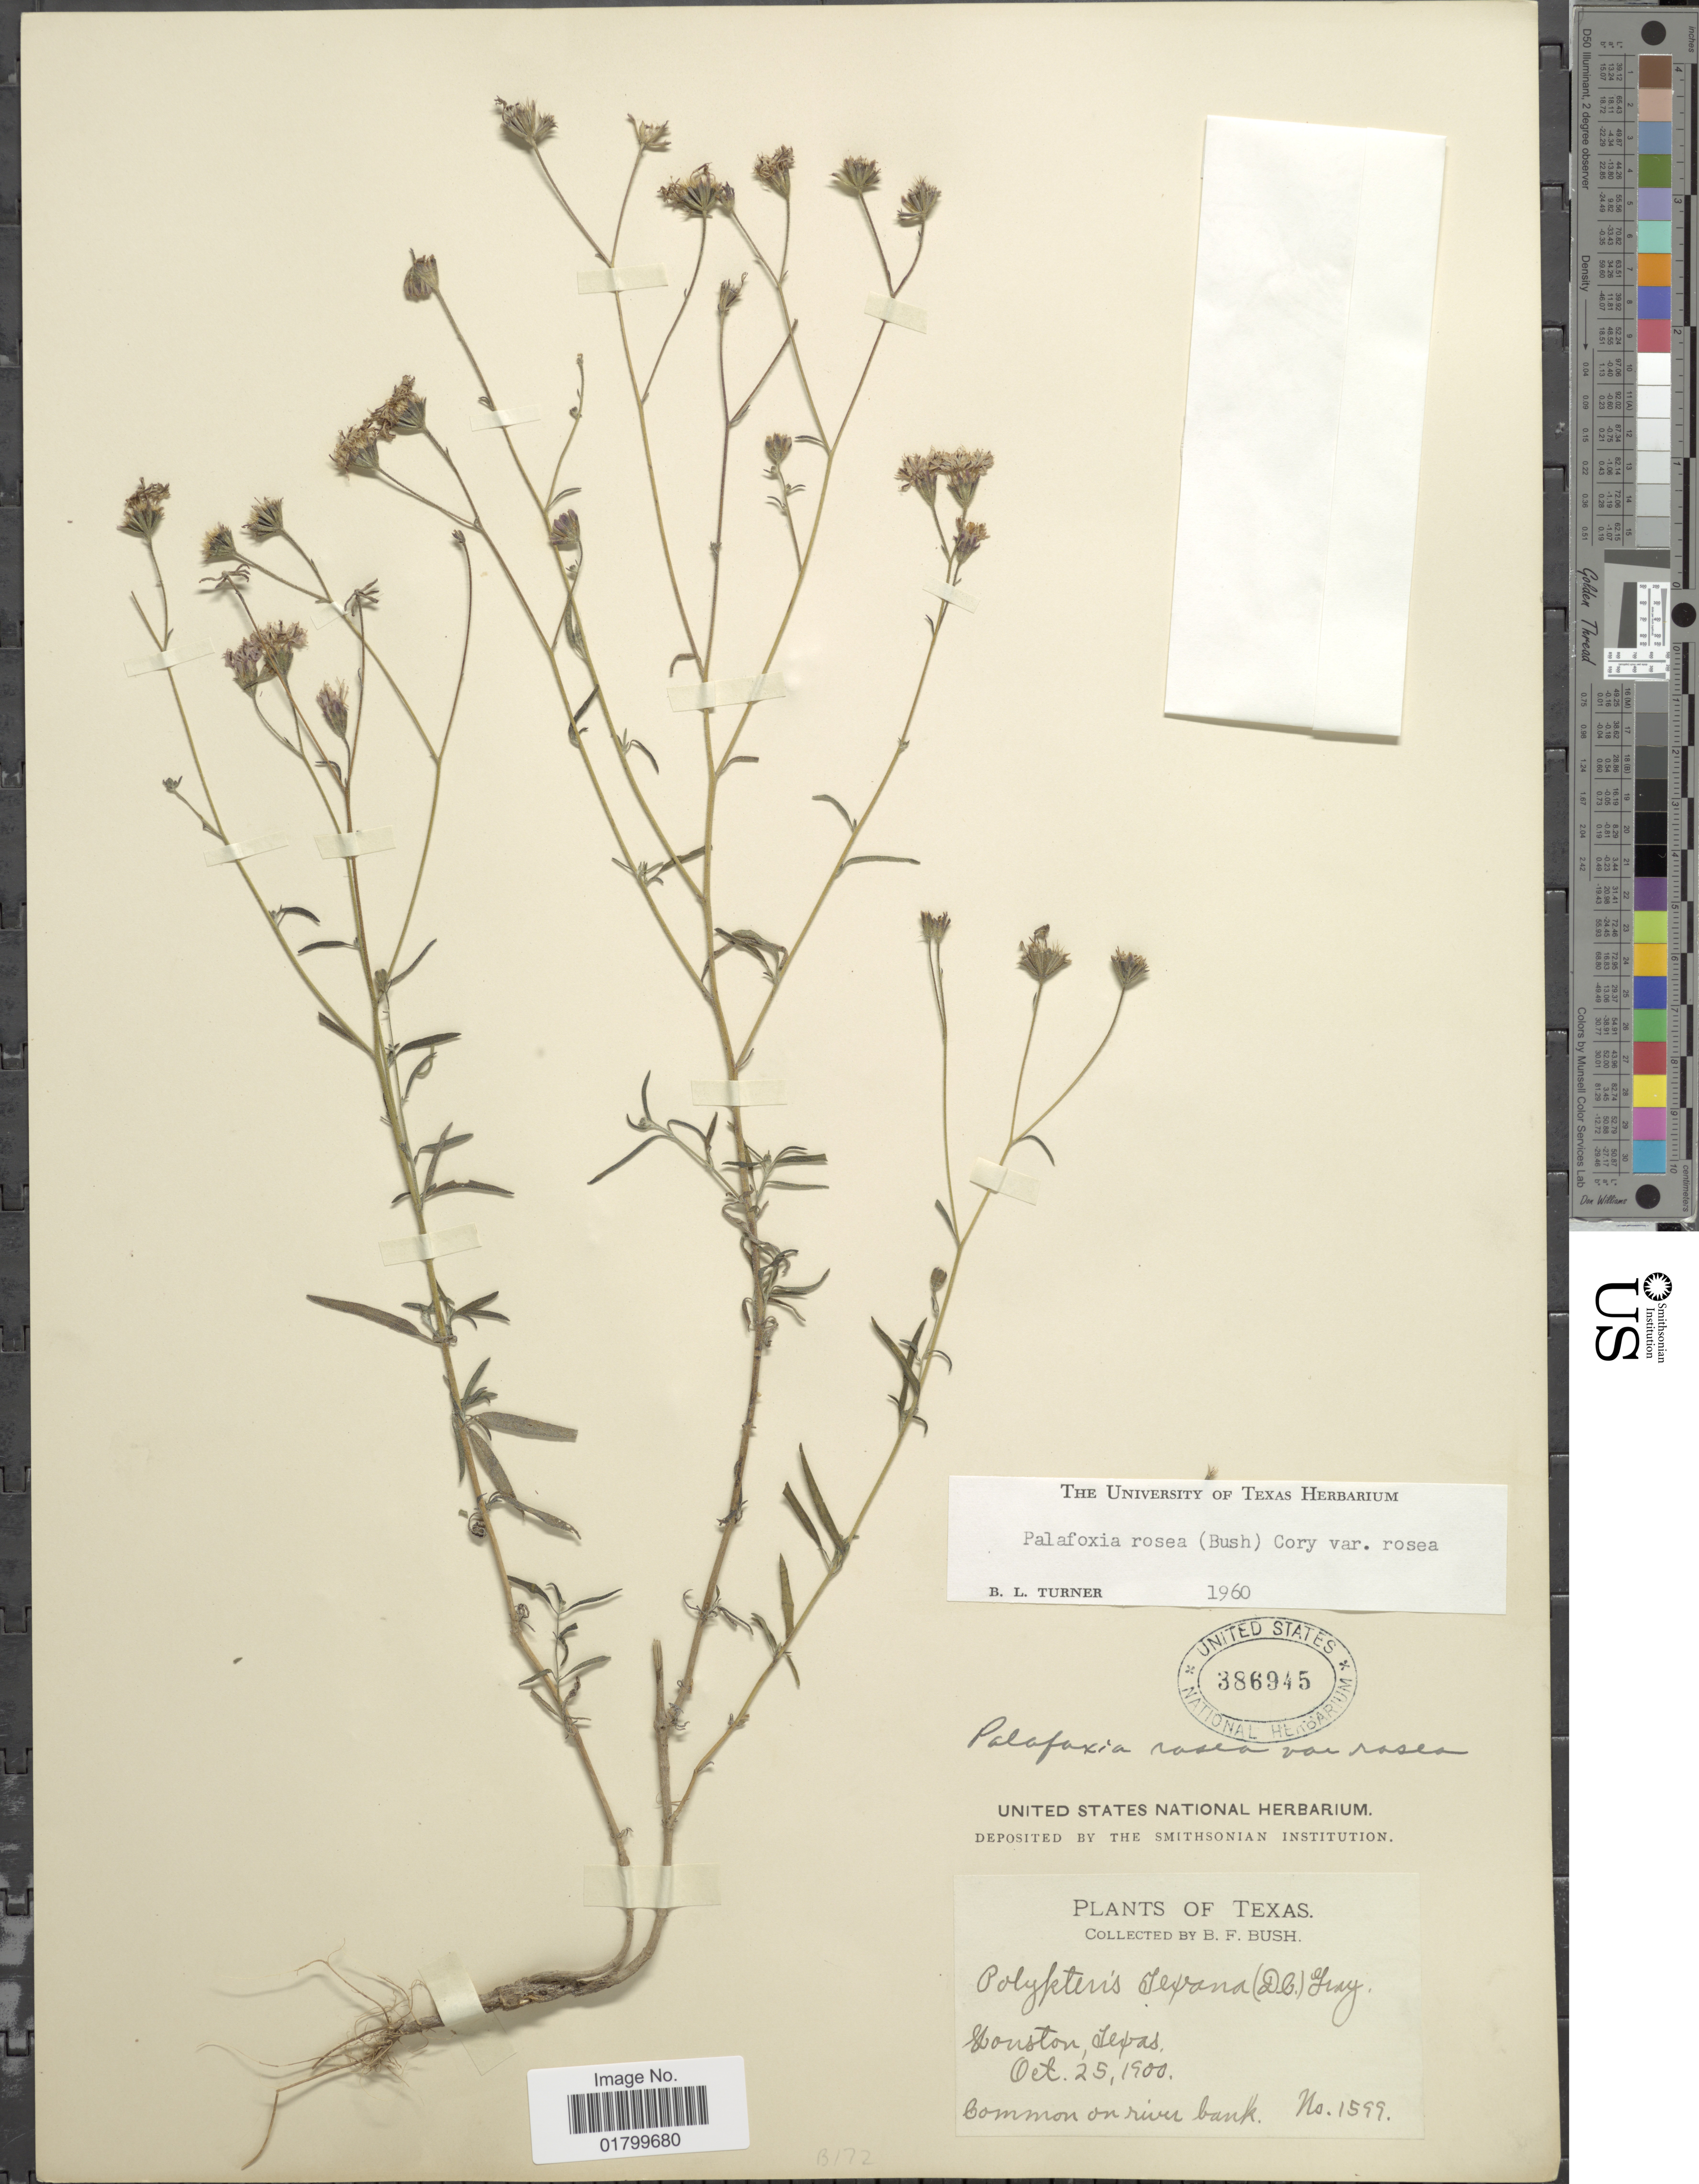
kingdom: Plantae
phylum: Tracheophyta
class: Magnoliopsida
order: Asterales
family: Asteraceae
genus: Palafoxia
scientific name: Palafoxia rosea var. rosea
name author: (Bush) Cory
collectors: B. F. Bush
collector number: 1599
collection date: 1900-10-25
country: United States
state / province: Texas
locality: Houston, Texas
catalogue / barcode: US 386945